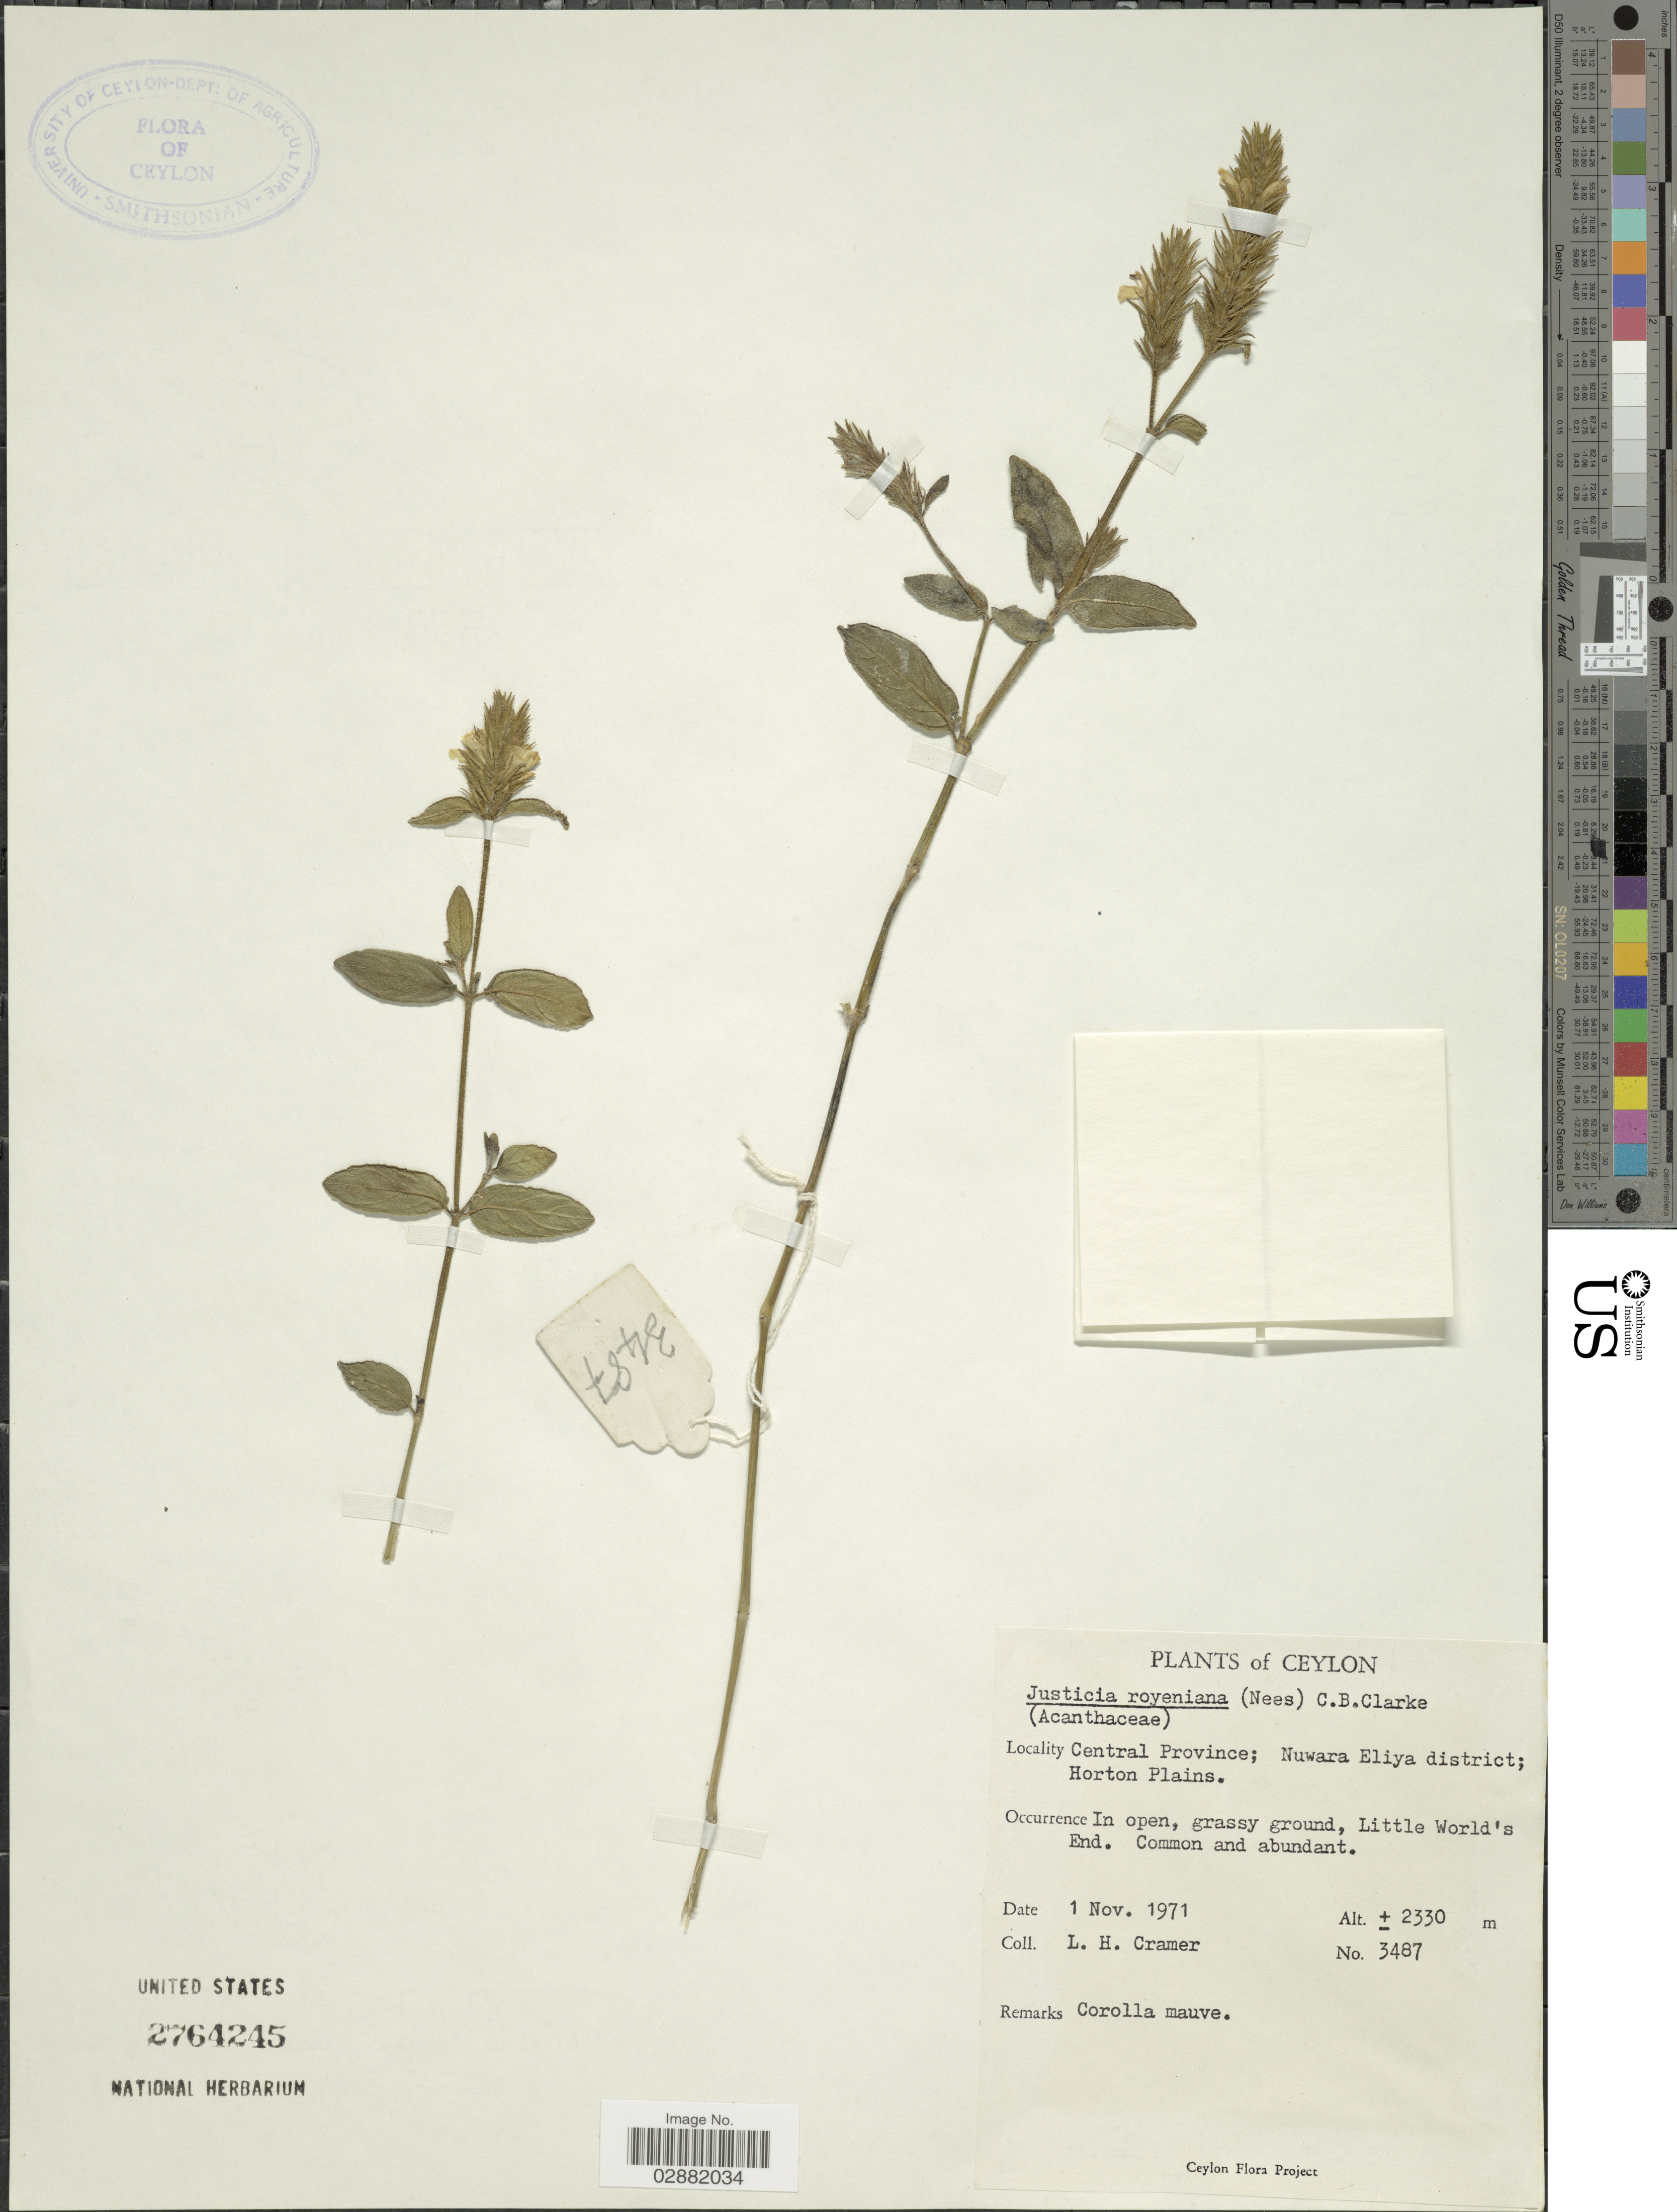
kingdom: Plantae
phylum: Tracheophyta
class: Magnoliopsida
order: Lamiales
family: Acanthaceae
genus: Justicia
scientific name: Justicia royeniana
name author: C.B. Clarke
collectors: L. H. Cramer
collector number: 3487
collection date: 1971-11-01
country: Sri Lanka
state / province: Central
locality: Ceylon, Nuwara Eliya District, Horton Plains, In open, grassy ground, Little World's End.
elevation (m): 2330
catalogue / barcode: US 2764245